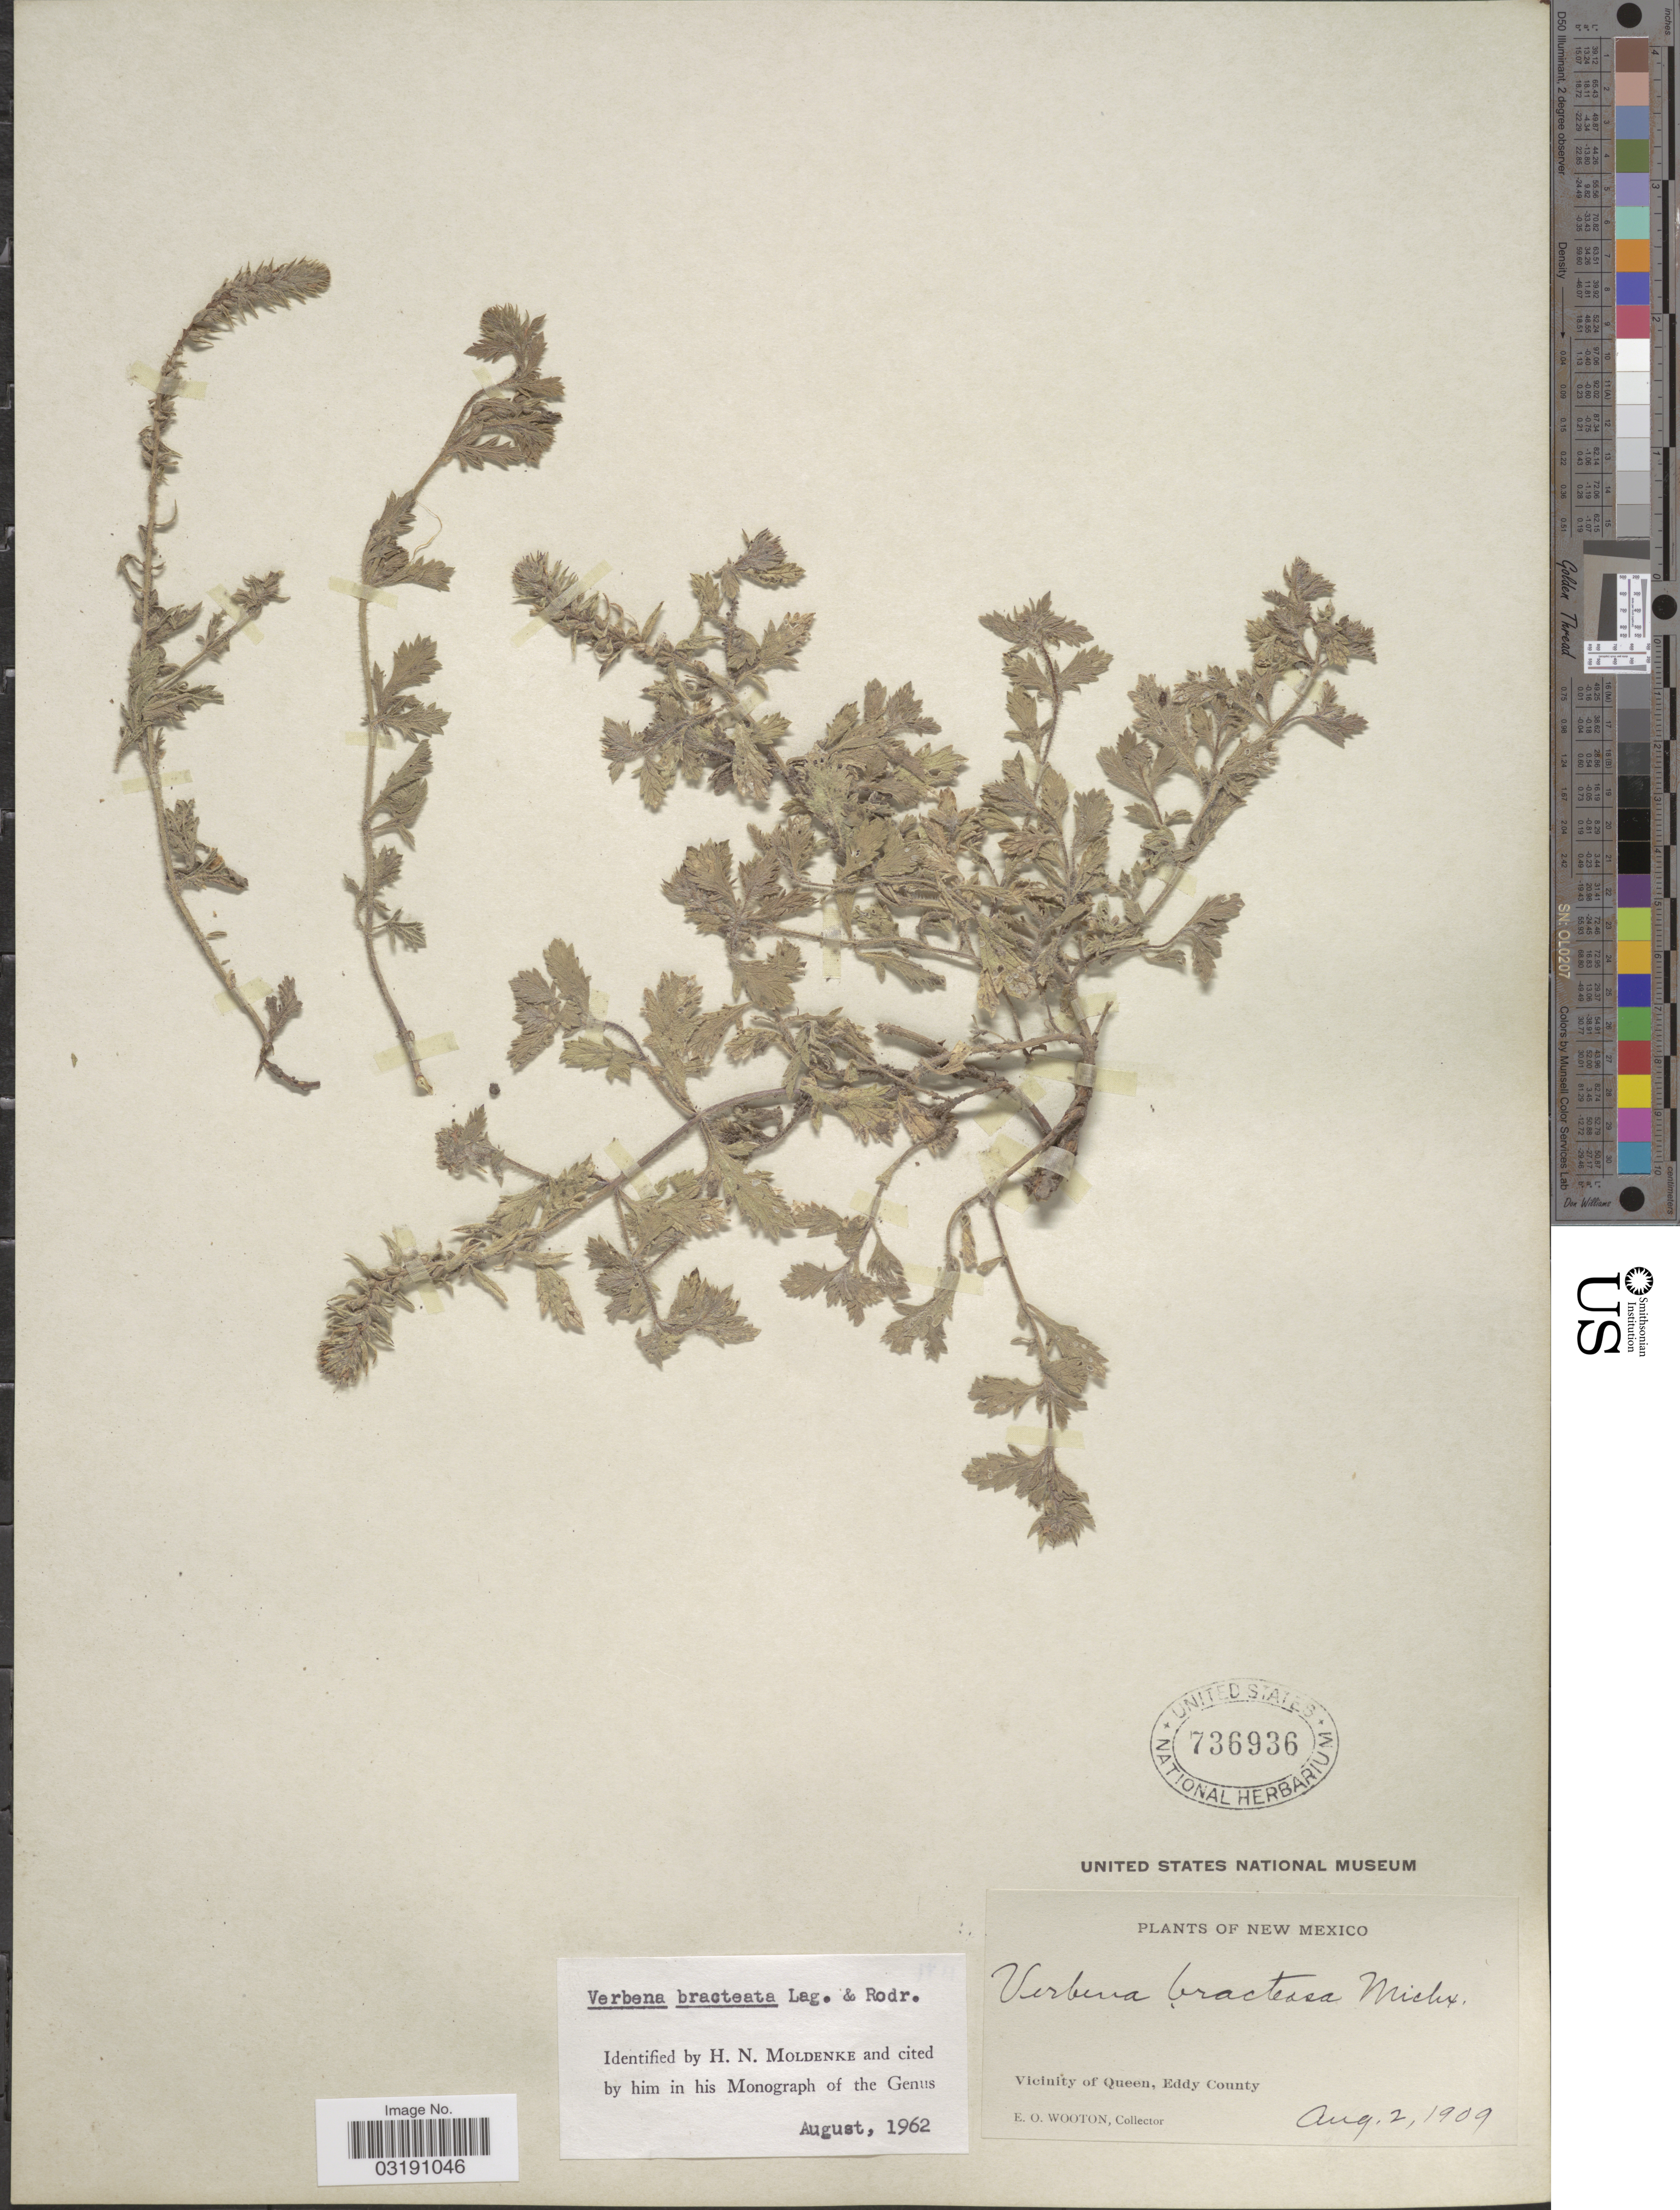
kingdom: Plantae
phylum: Tracheophyta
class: Magnoliopsida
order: Lamiales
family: Verbenaceae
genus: Verbena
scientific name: Verbena bracteata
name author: Cav. ex Lag. & Rodr.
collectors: E. O. Wooton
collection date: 1909-08-02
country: United States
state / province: New Mexico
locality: Vicinity of Queen, Eddy County.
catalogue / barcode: US 736936